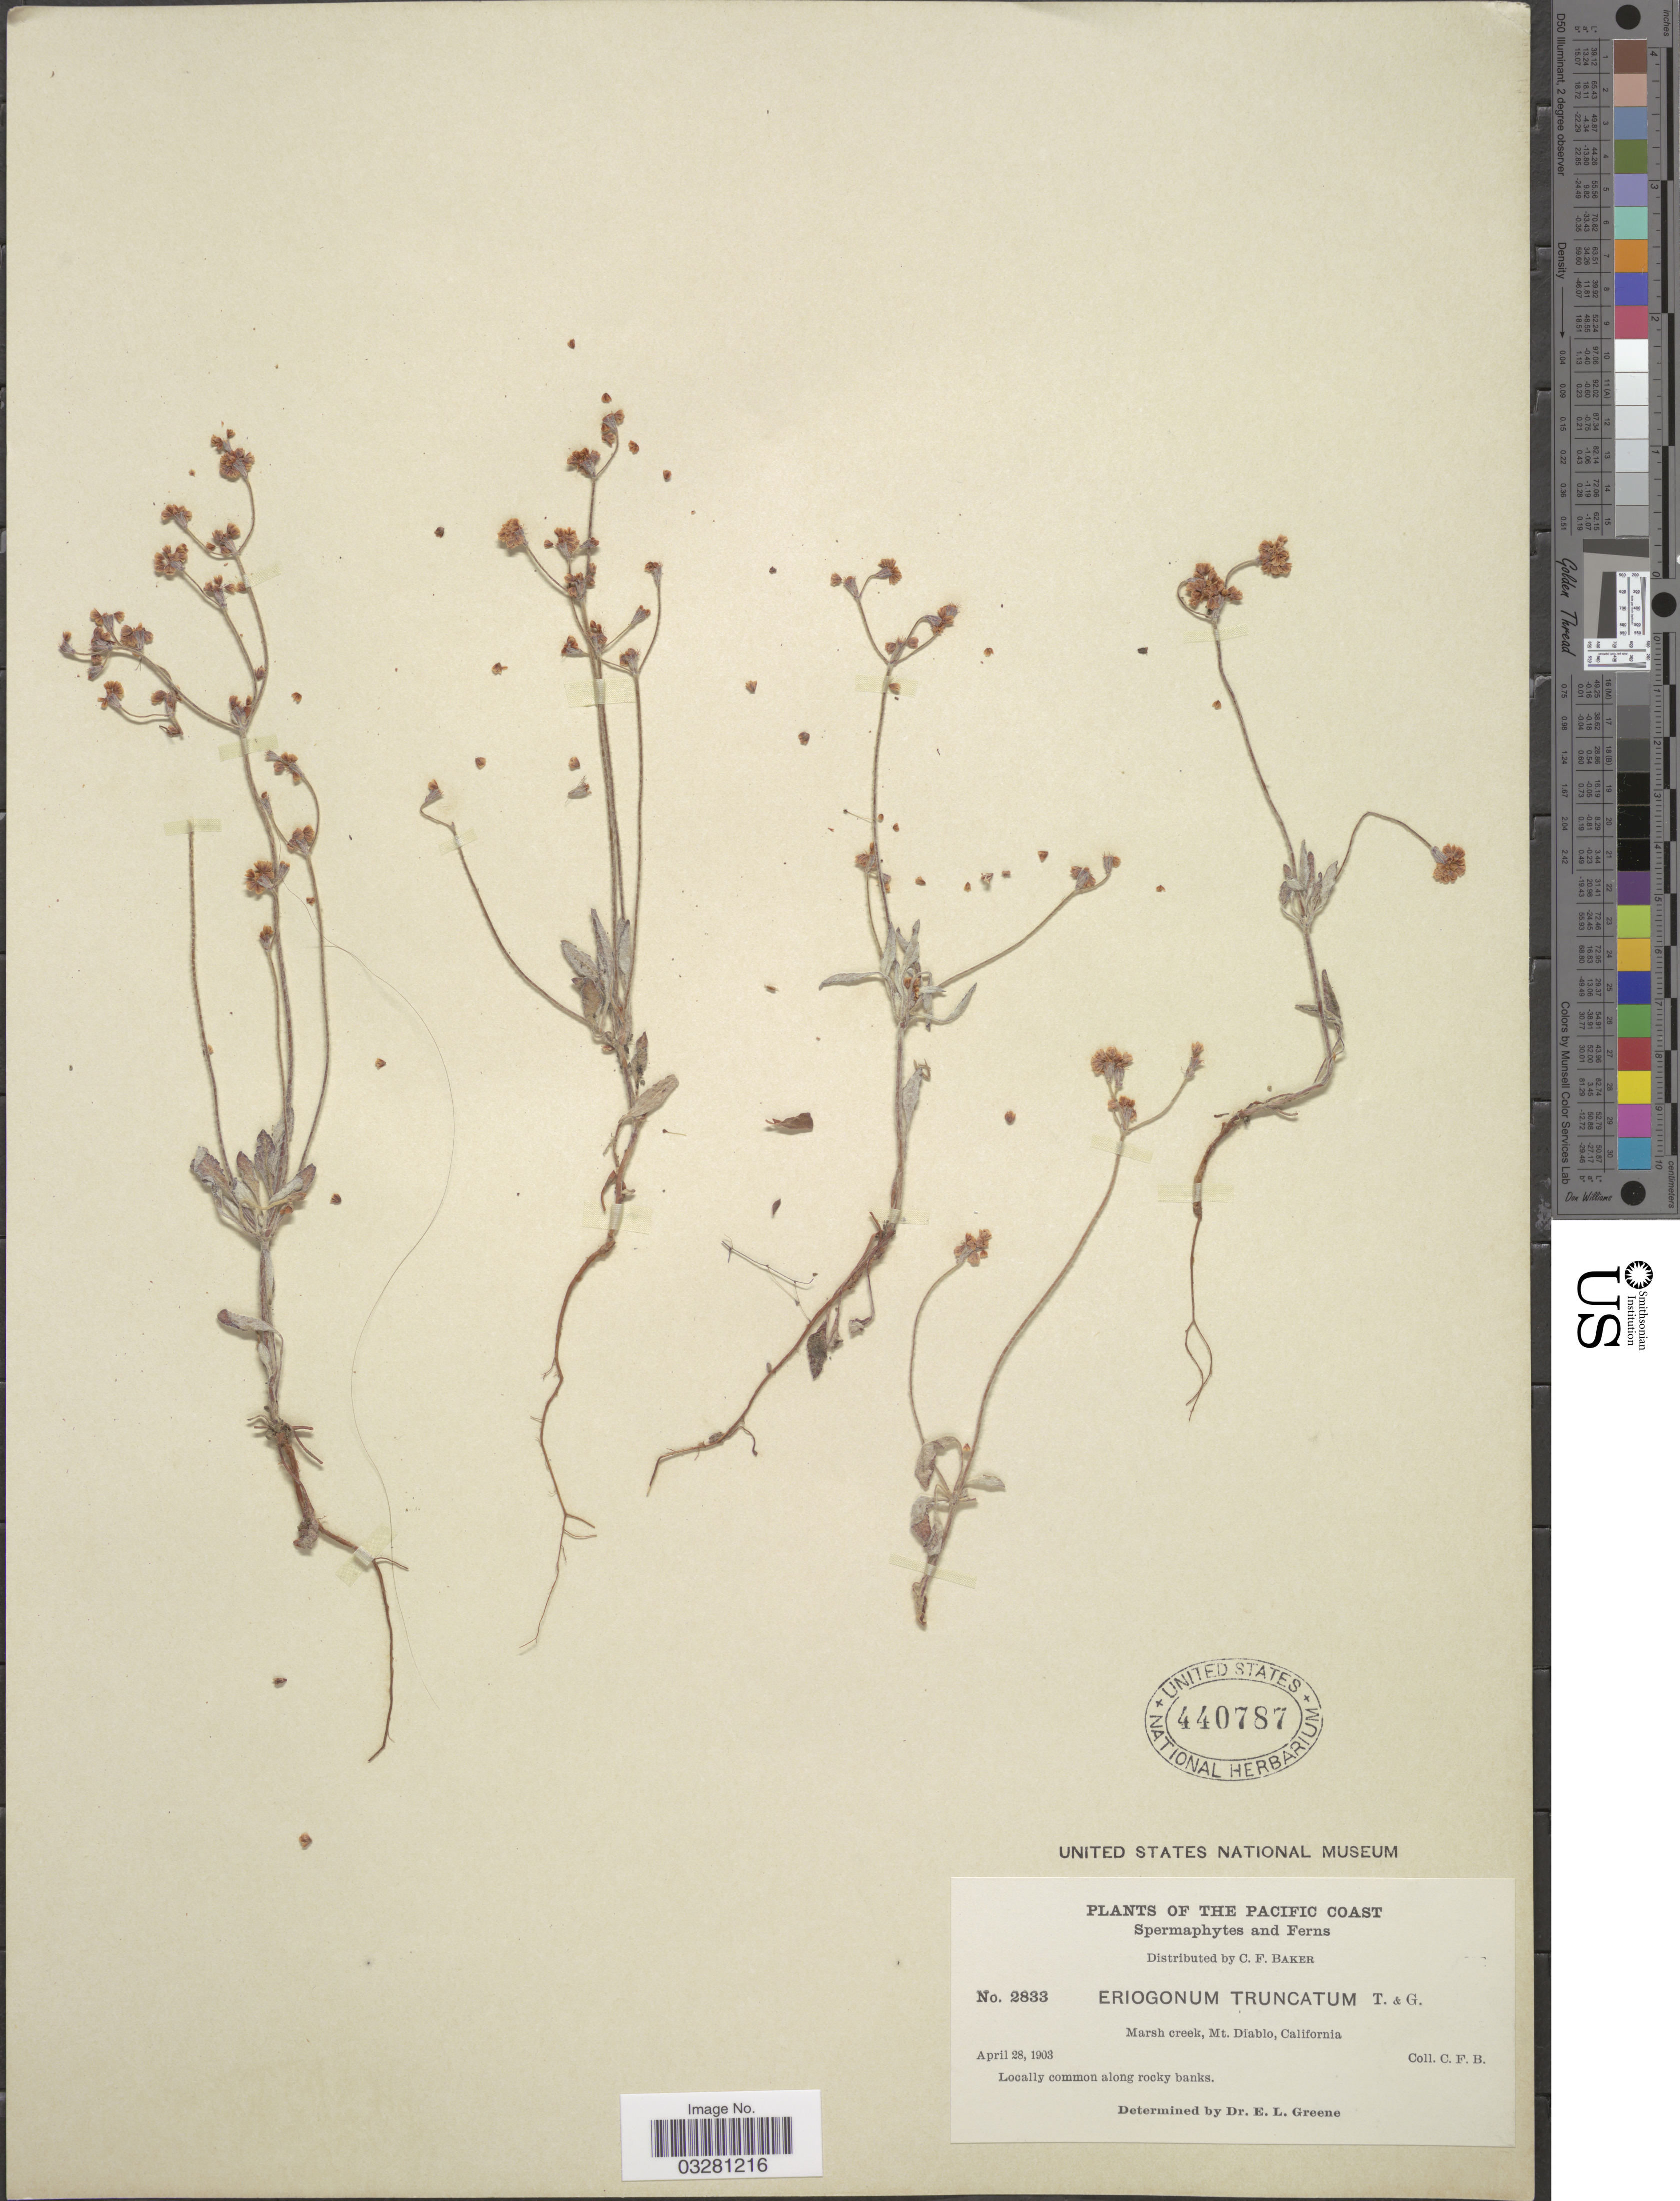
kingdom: Plantae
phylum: Tracheophyta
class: Magnoliopsida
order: Caryophyllales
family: Polygonaceae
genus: Eriogonum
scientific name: Eriogonum truncatum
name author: Torr. & A. Gray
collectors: C. F. Baker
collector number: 2833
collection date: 1903-04-28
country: United States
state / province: California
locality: The Pacific Coast. Marsh creek, Mt.Diablo.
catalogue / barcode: US 440787